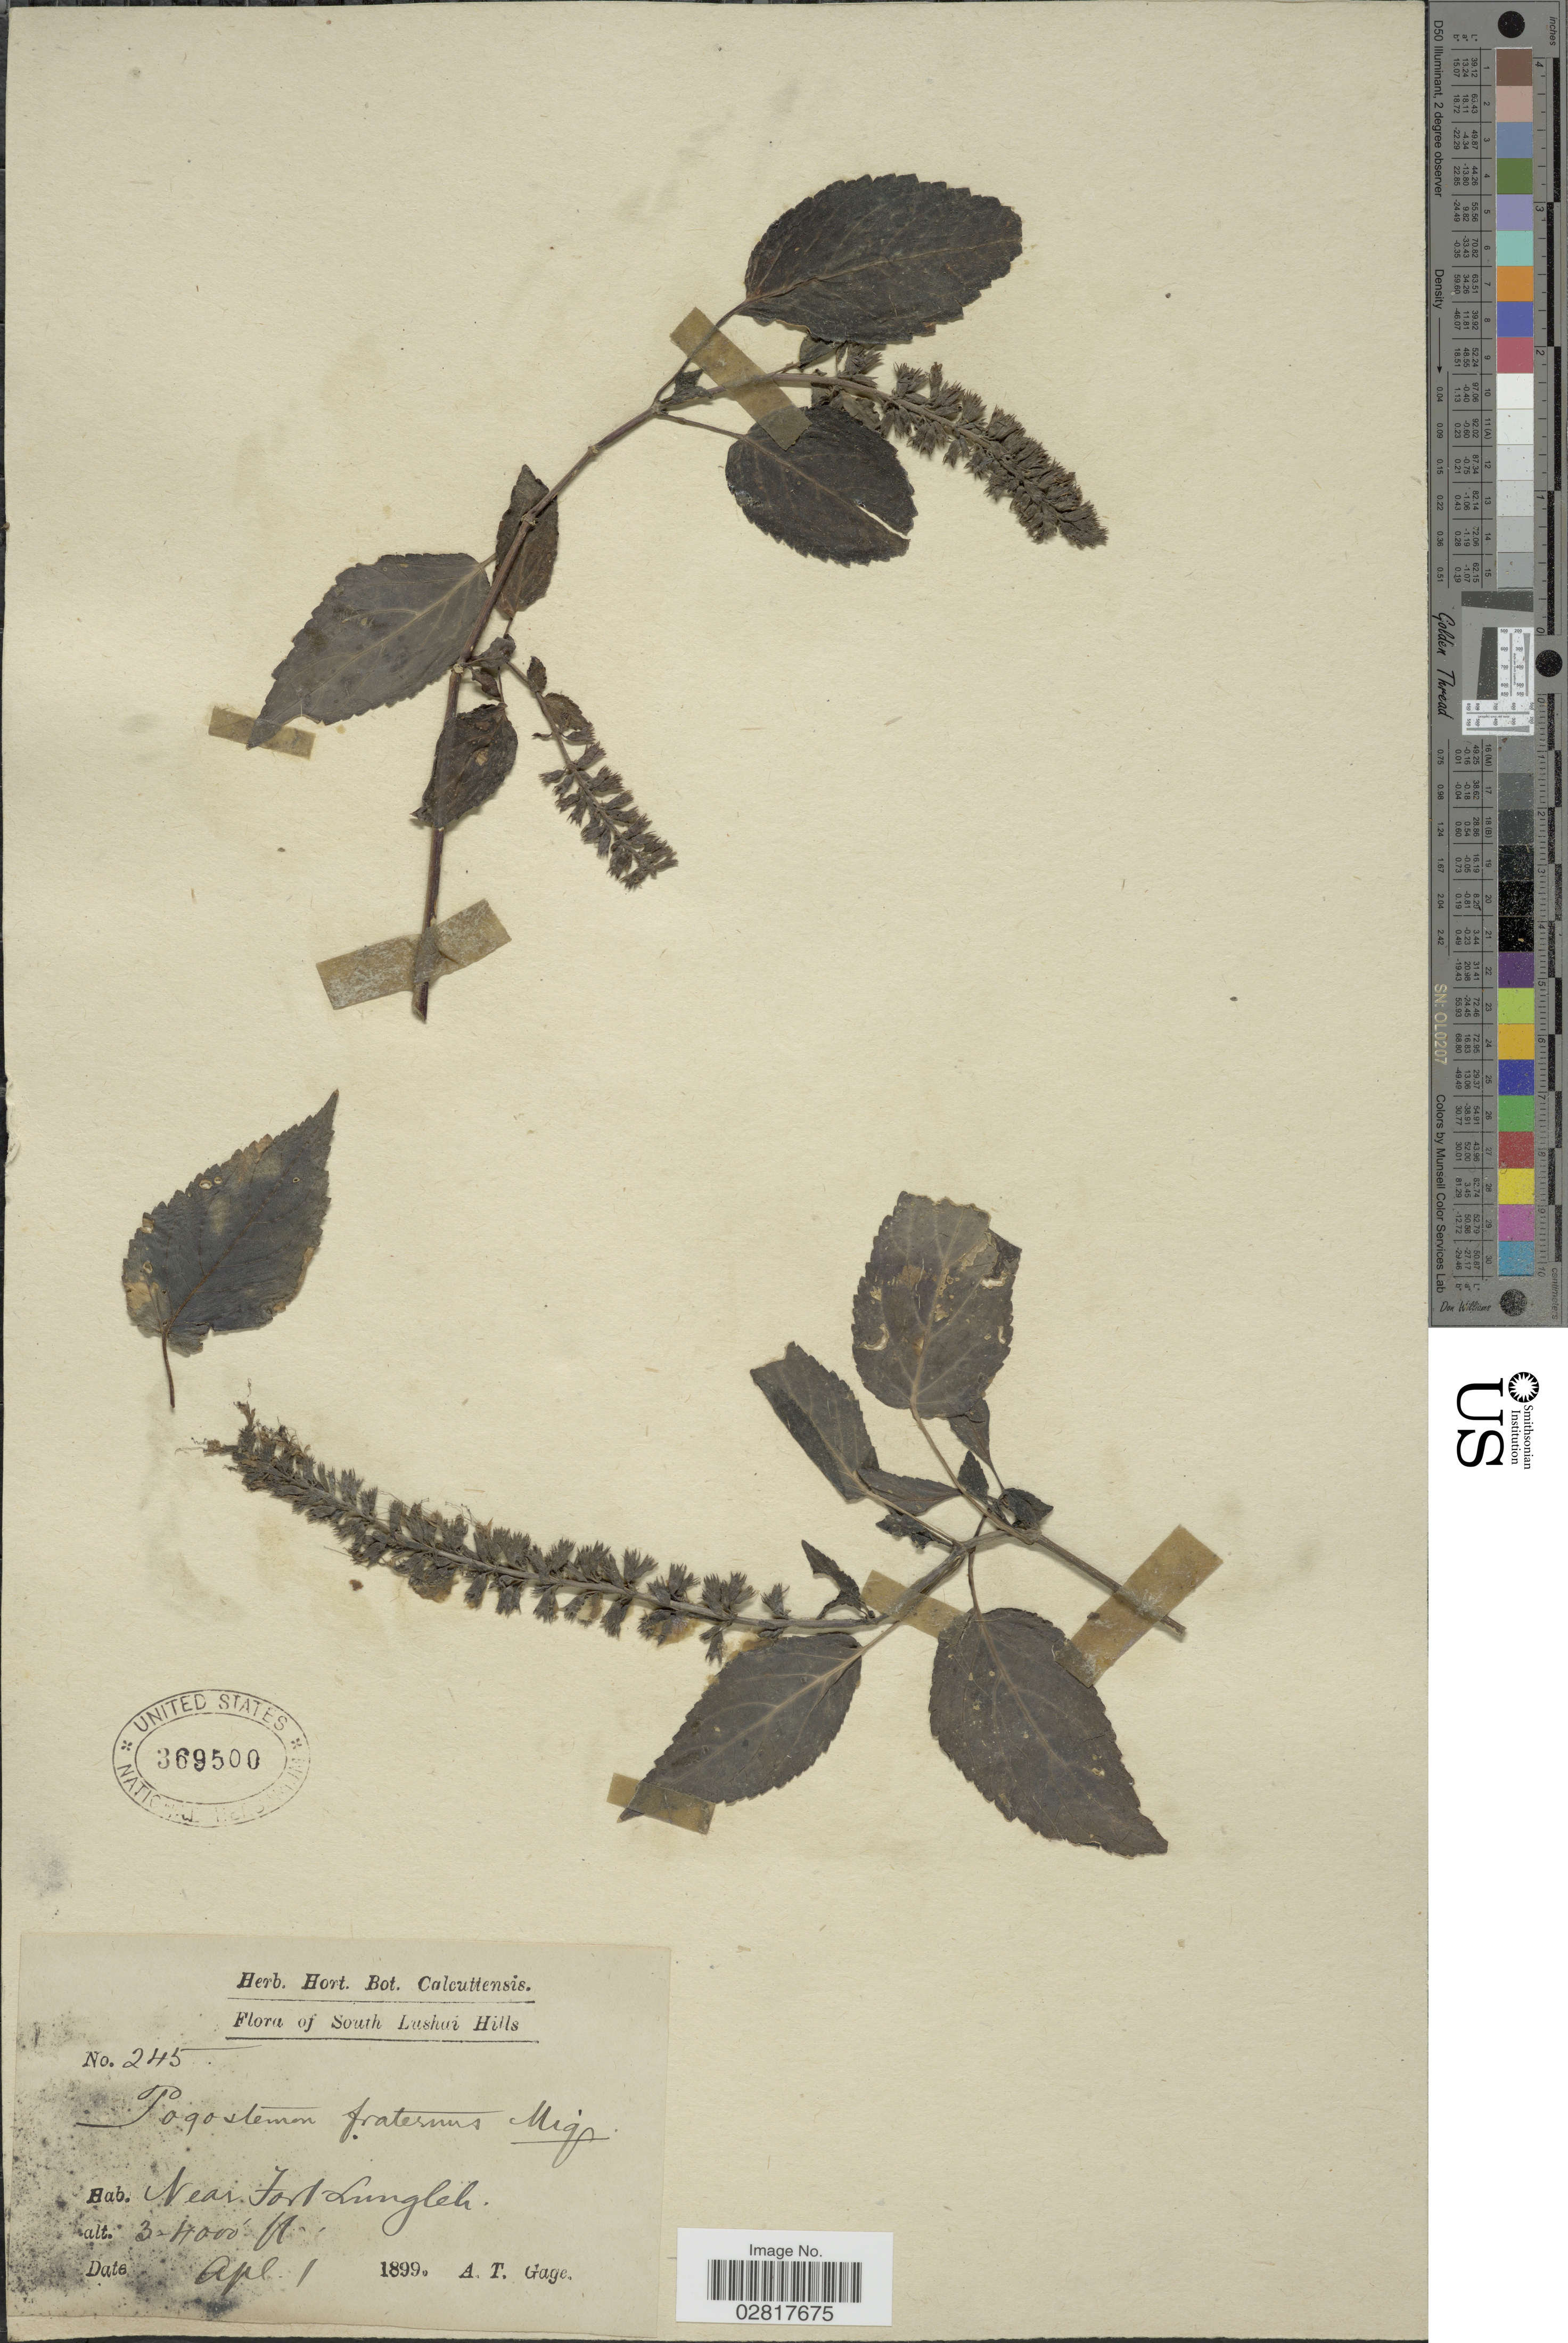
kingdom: Plantae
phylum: Tracheophyta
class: Magnoliopsida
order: Lamiales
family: Lamiaceae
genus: Pogostemon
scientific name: Pogostemon fraternus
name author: Miq.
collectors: A. Gage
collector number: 245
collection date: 1899-04-01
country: India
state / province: Mizoram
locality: South Lushai Hills. Near Fort Lungleh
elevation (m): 914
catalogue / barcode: US 369500